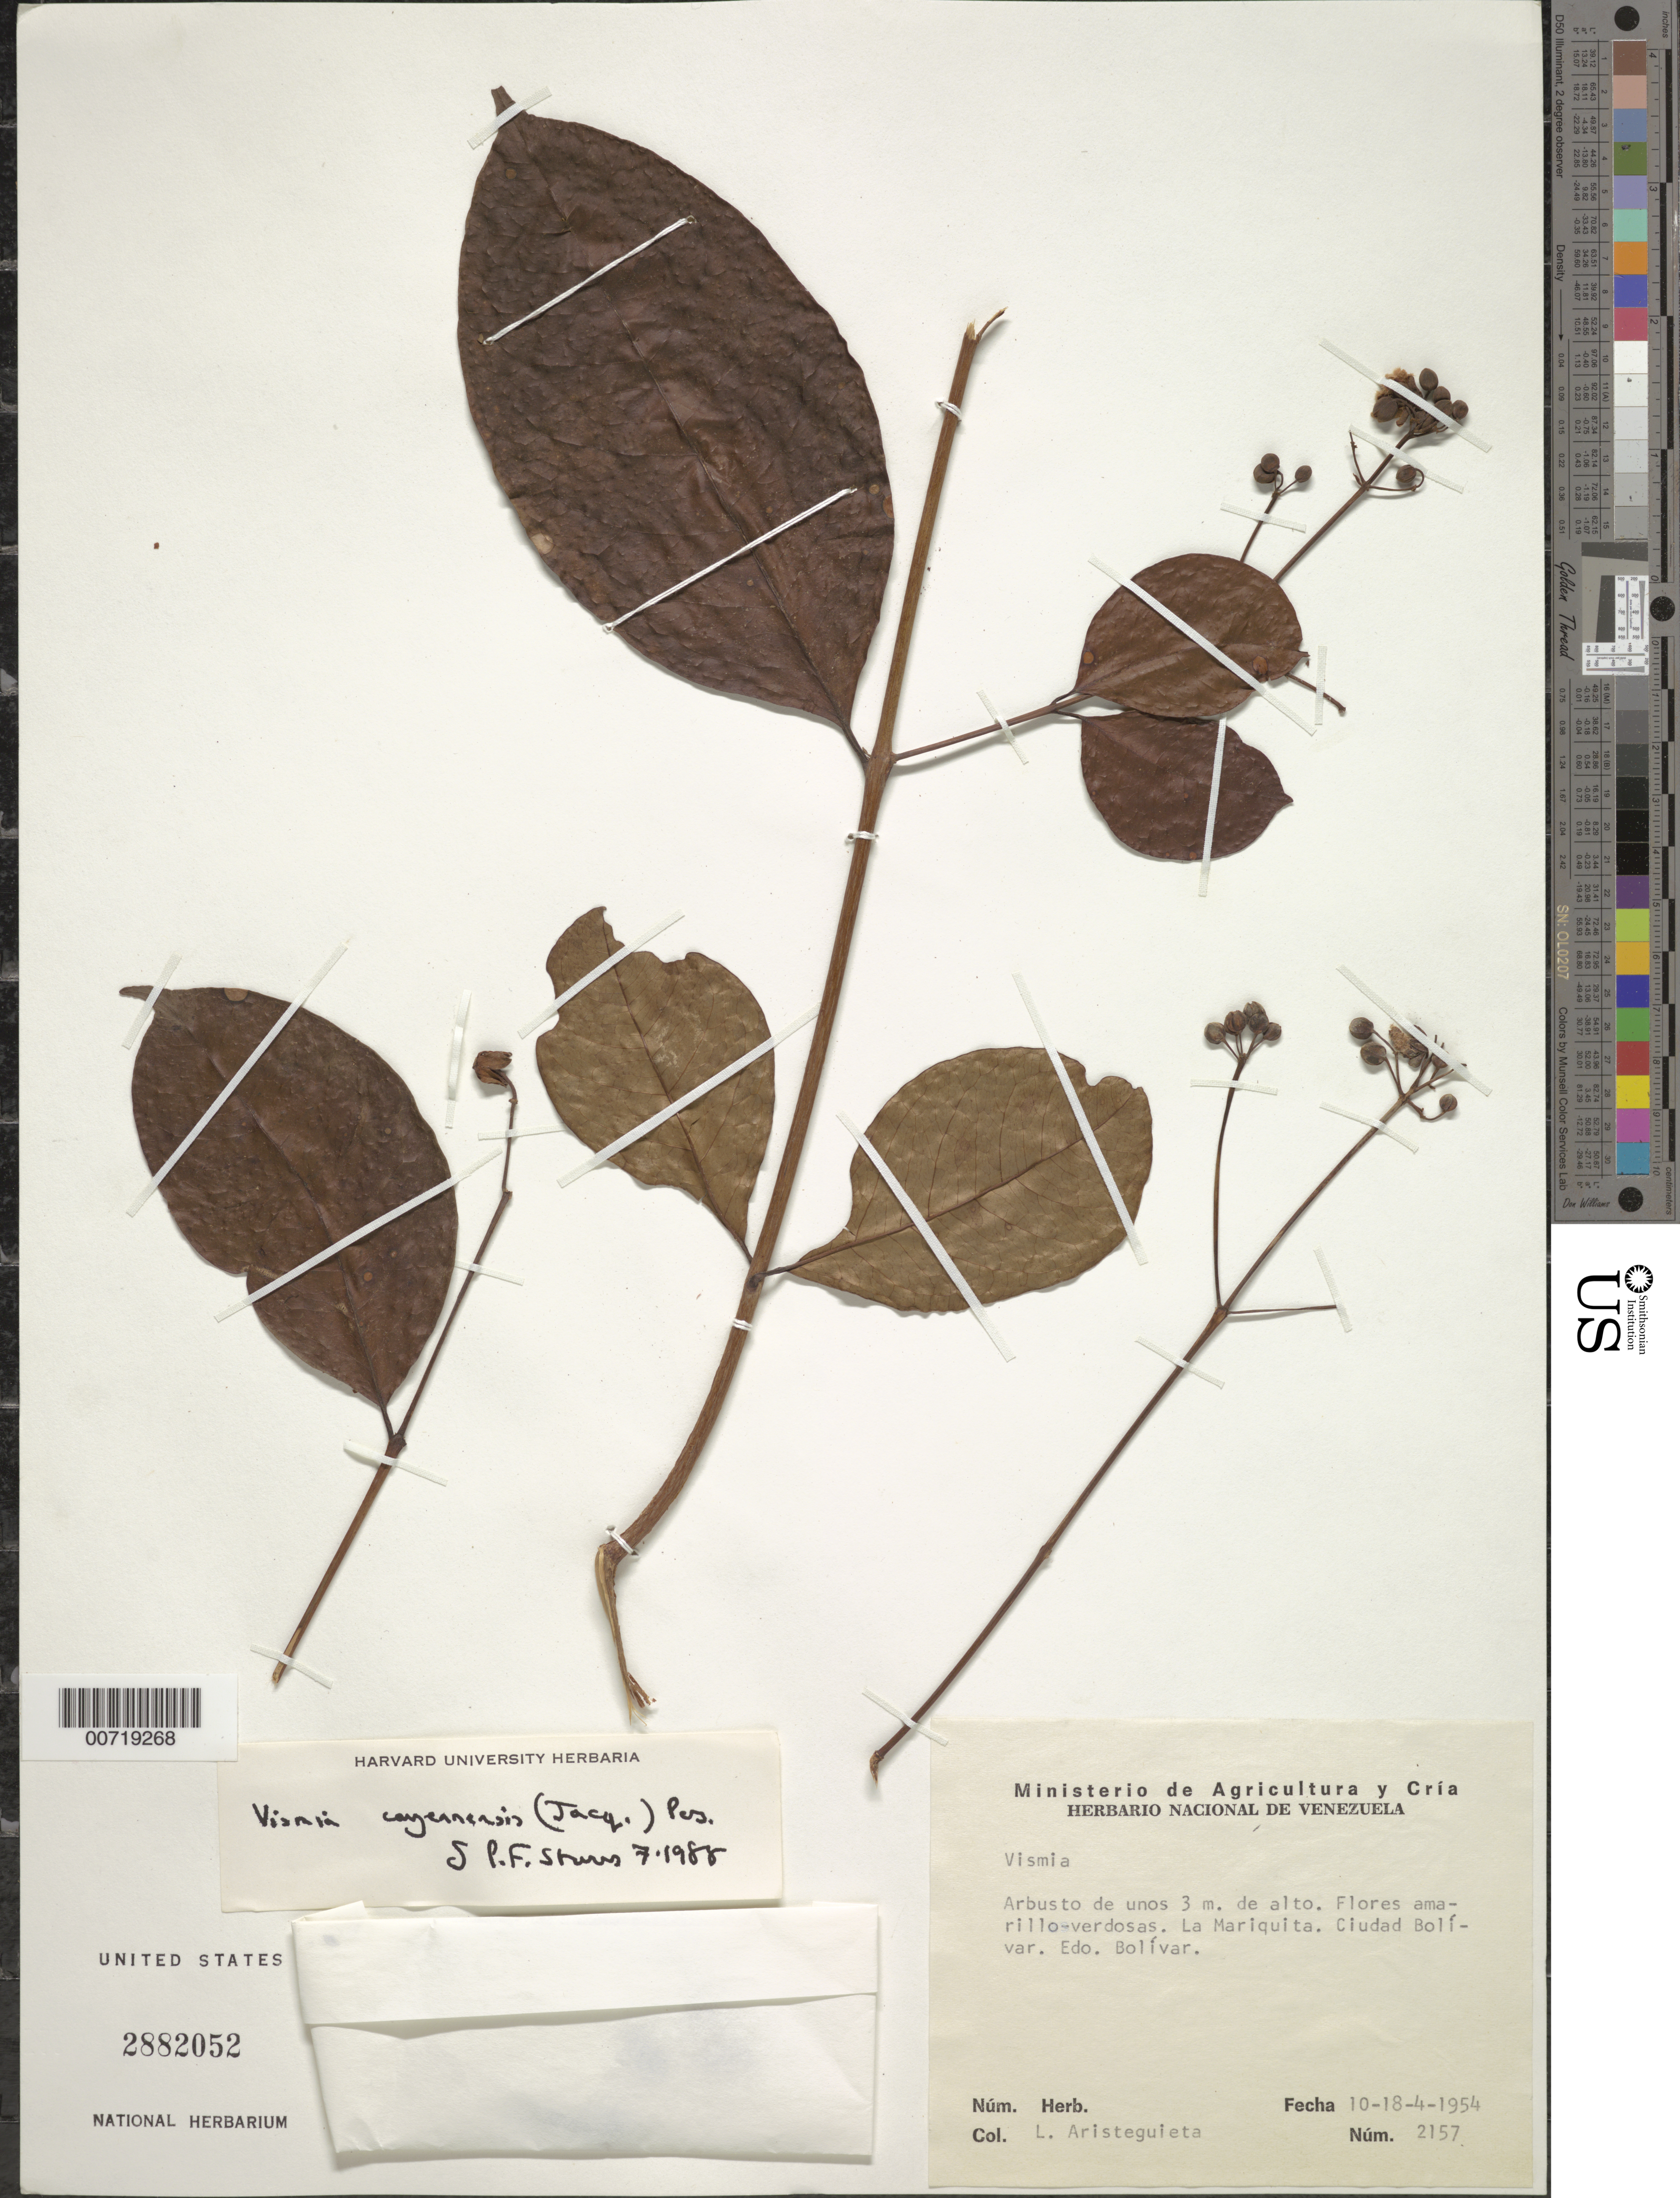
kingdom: Plantae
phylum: Tracheophyta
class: Magnoliopsida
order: Malpighiales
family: Hypericaceae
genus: Vismia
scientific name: Vismia cayennensis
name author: (Jacq.) Pers.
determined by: Strurs, P. F.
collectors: L. Aristeguieta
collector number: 2157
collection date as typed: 10-Apr-58 to 18-Apr-58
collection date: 1958-04-10/1958-04-18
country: Venezuela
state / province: Bolívar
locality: Ciudad Bolívar, La Mariquita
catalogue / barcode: US 2882052